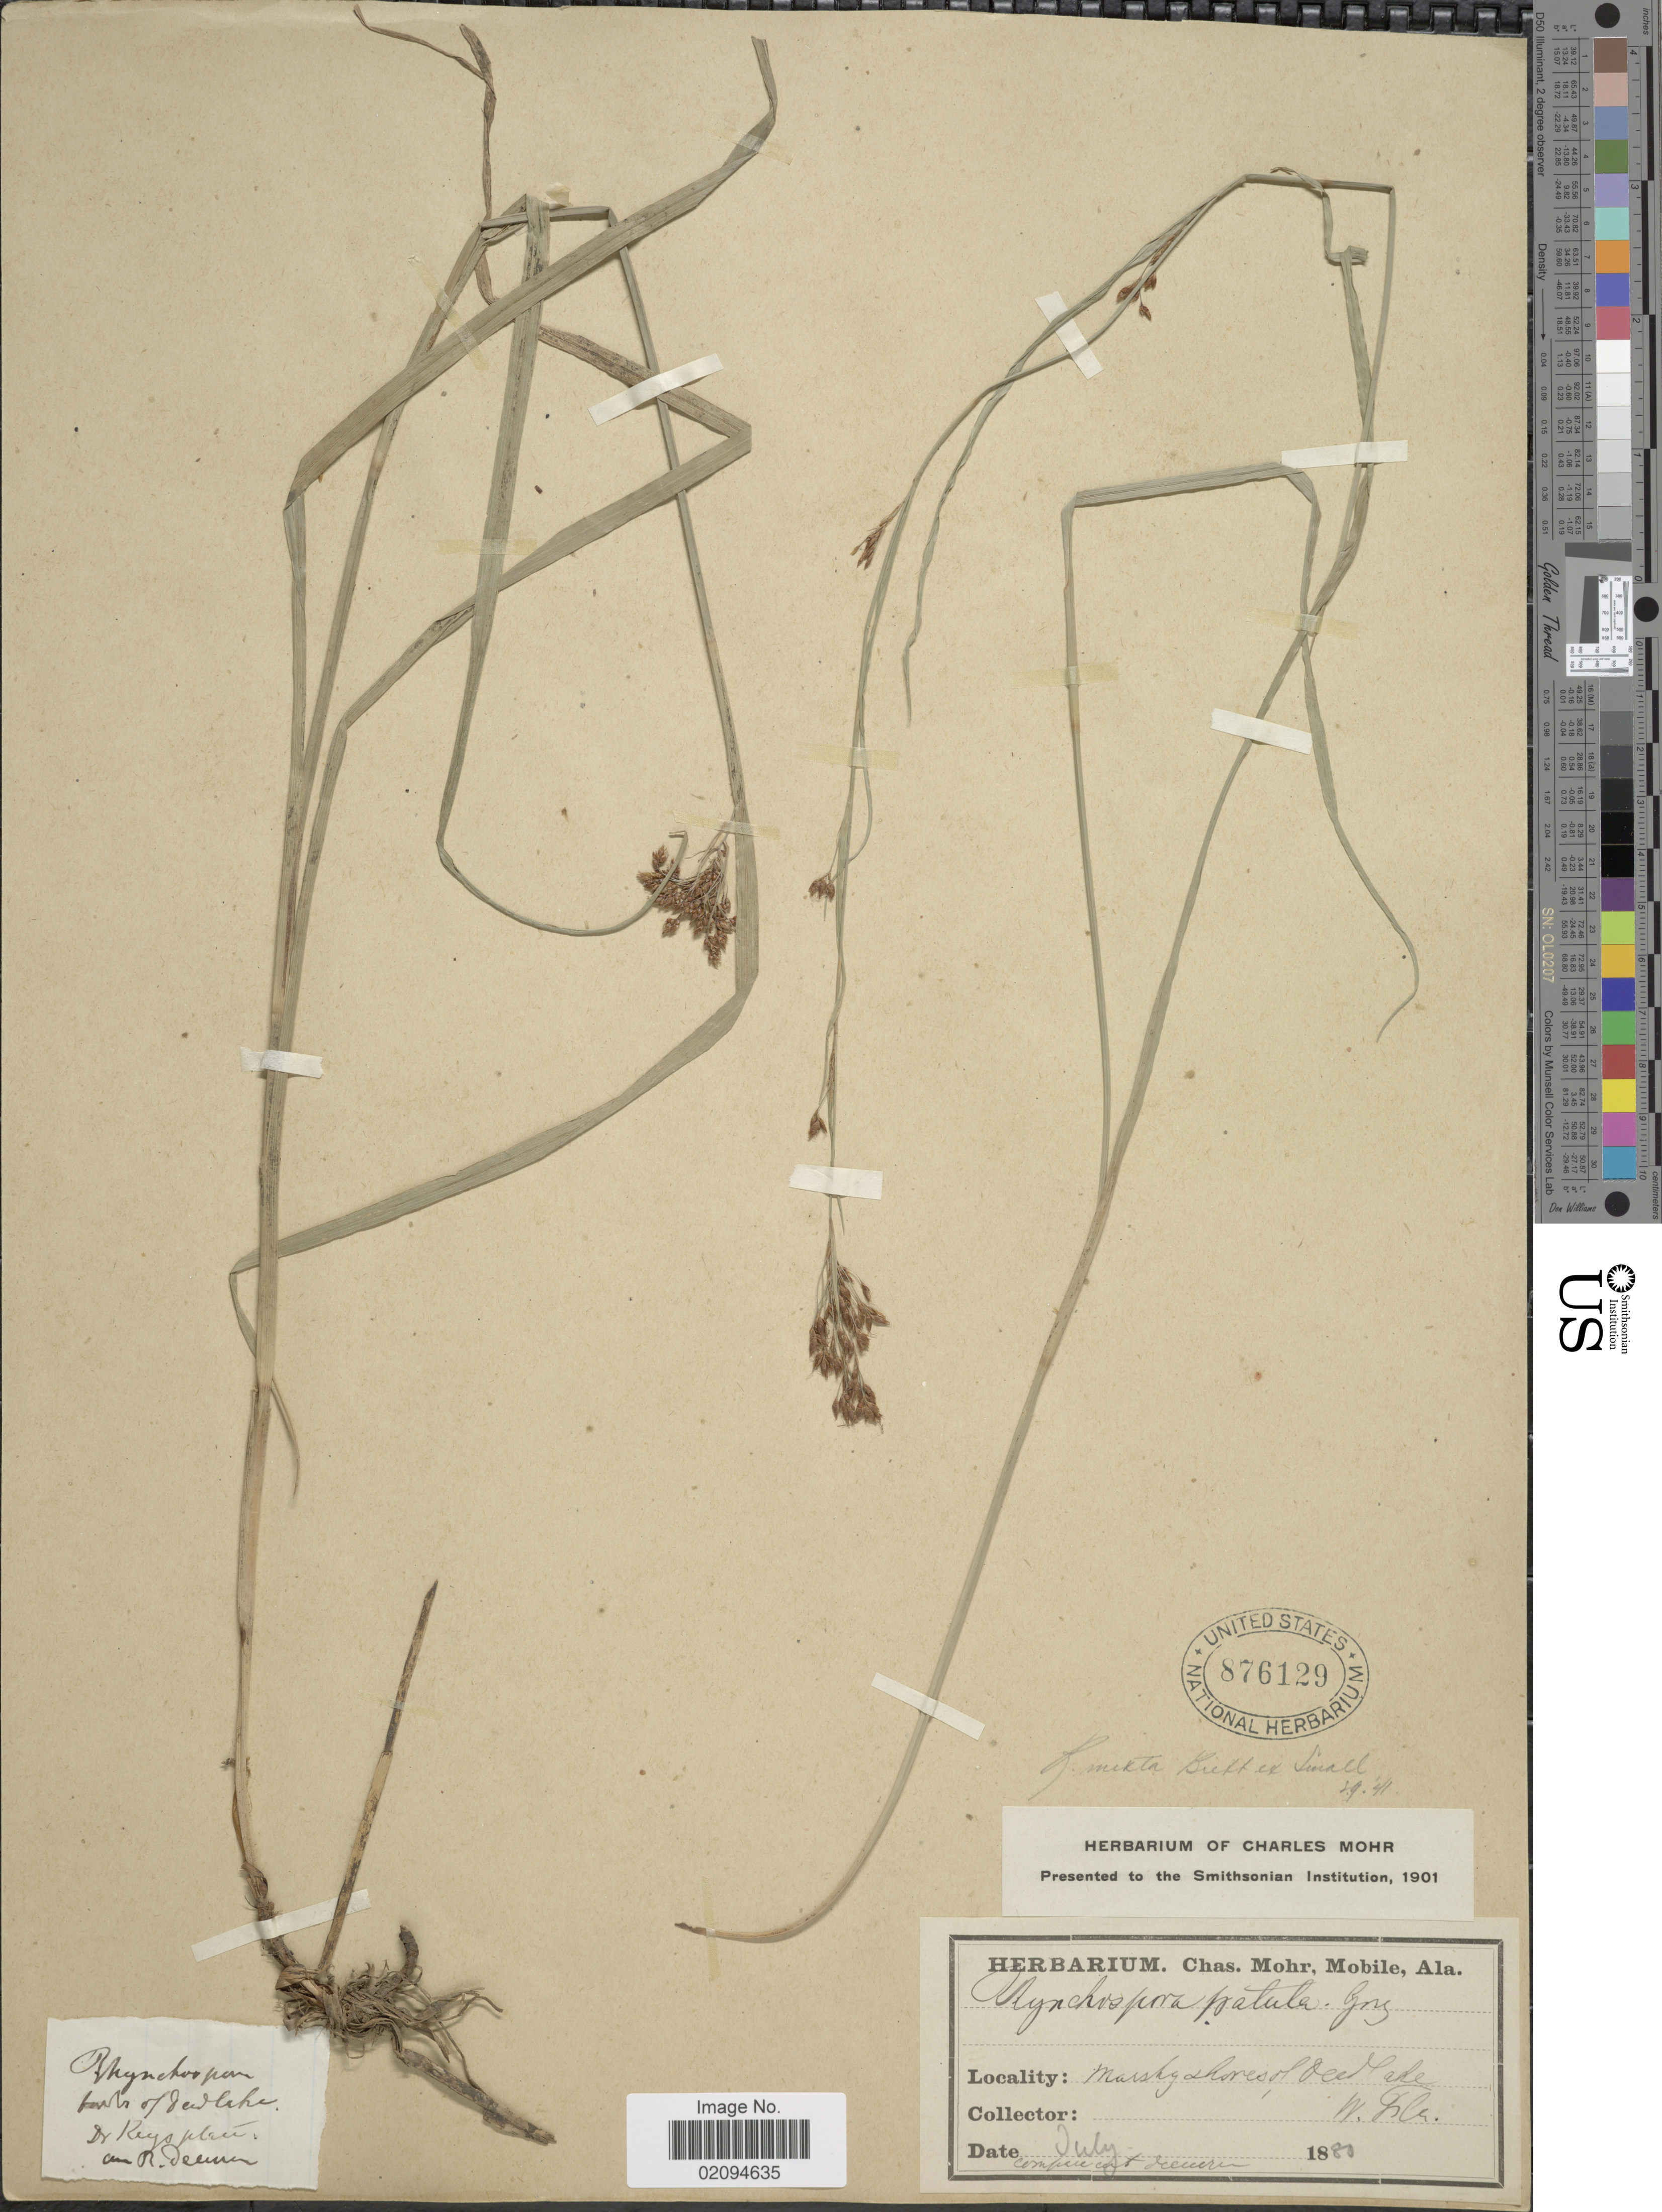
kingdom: Plantae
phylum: Tracheophyta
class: Liliopsida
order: Poales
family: Cyperaceae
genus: Rhynchospora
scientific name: Rhynchospora mixta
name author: Britton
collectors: Reysplan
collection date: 1880-07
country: United States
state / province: Florida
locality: Marshy shores of Deer Lake W. Fla.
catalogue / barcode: US 876129